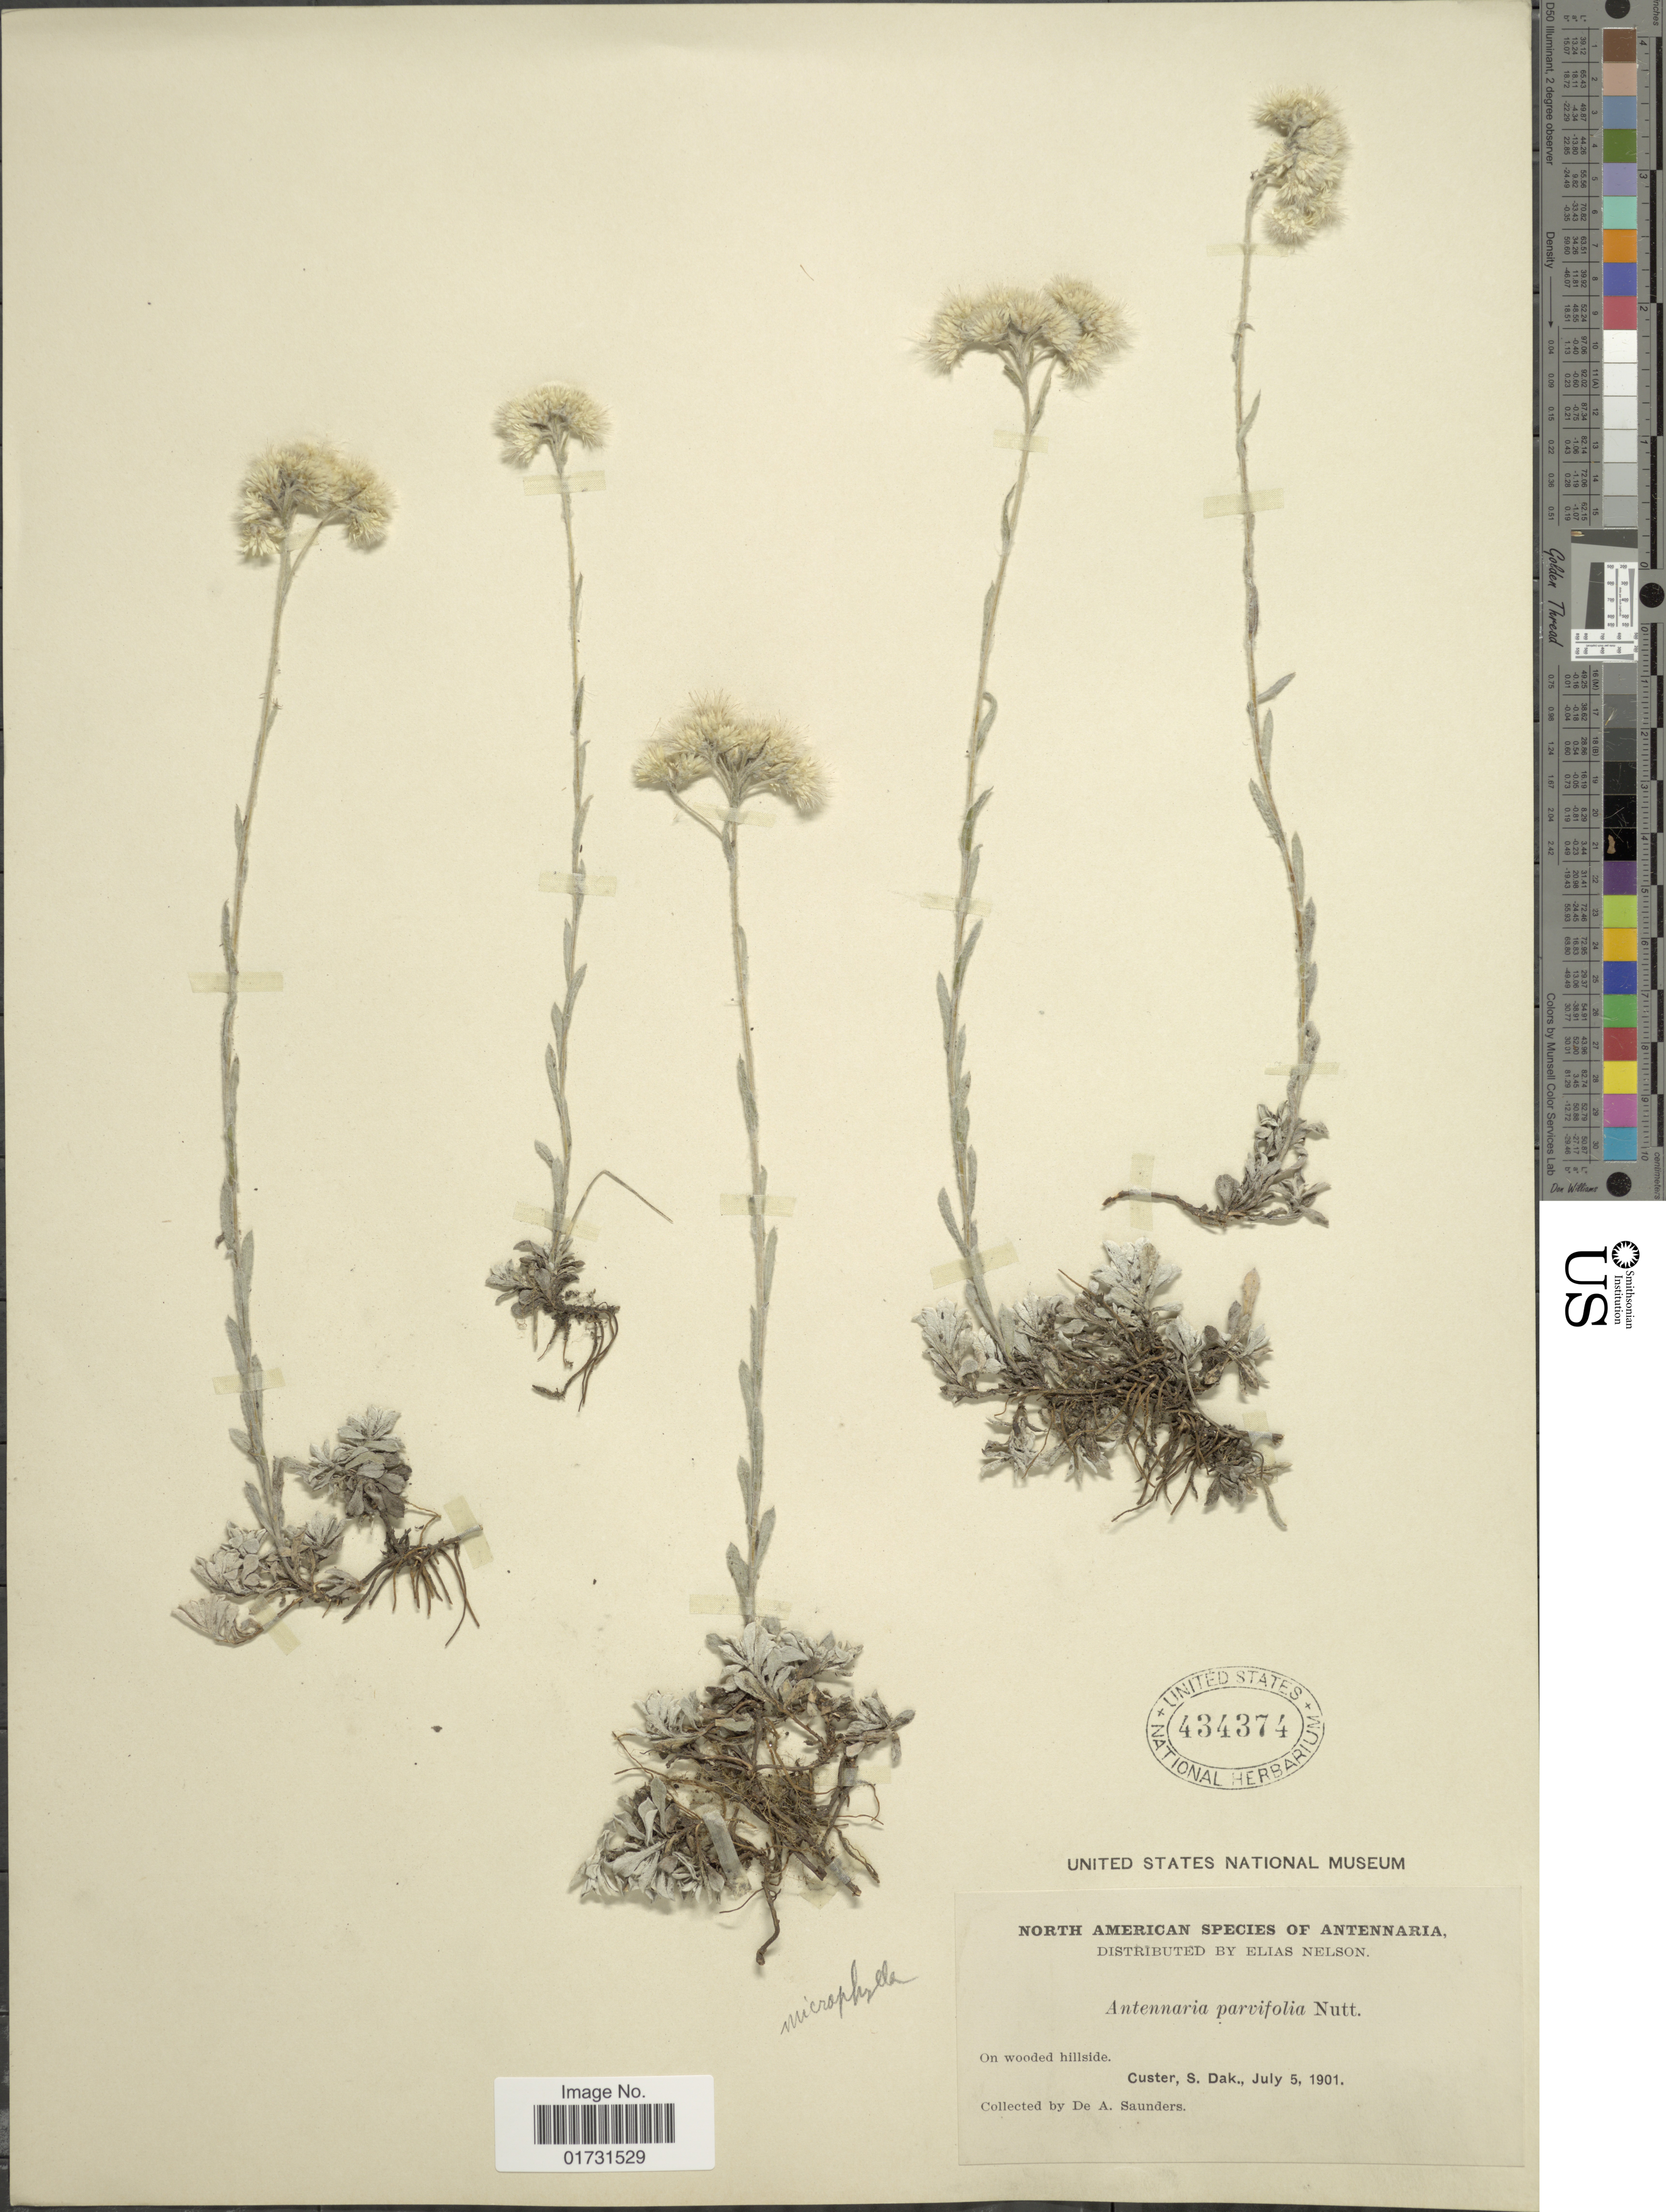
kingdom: Plantae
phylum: Tracheophyta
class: Magnoliopsida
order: Asterales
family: Asteraceae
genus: Antennaria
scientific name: Antennaria microphylla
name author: Rydb.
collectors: A. Saunders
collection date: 1901-07-05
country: United States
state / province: South Dakota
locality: Custer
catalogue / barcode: US 434374